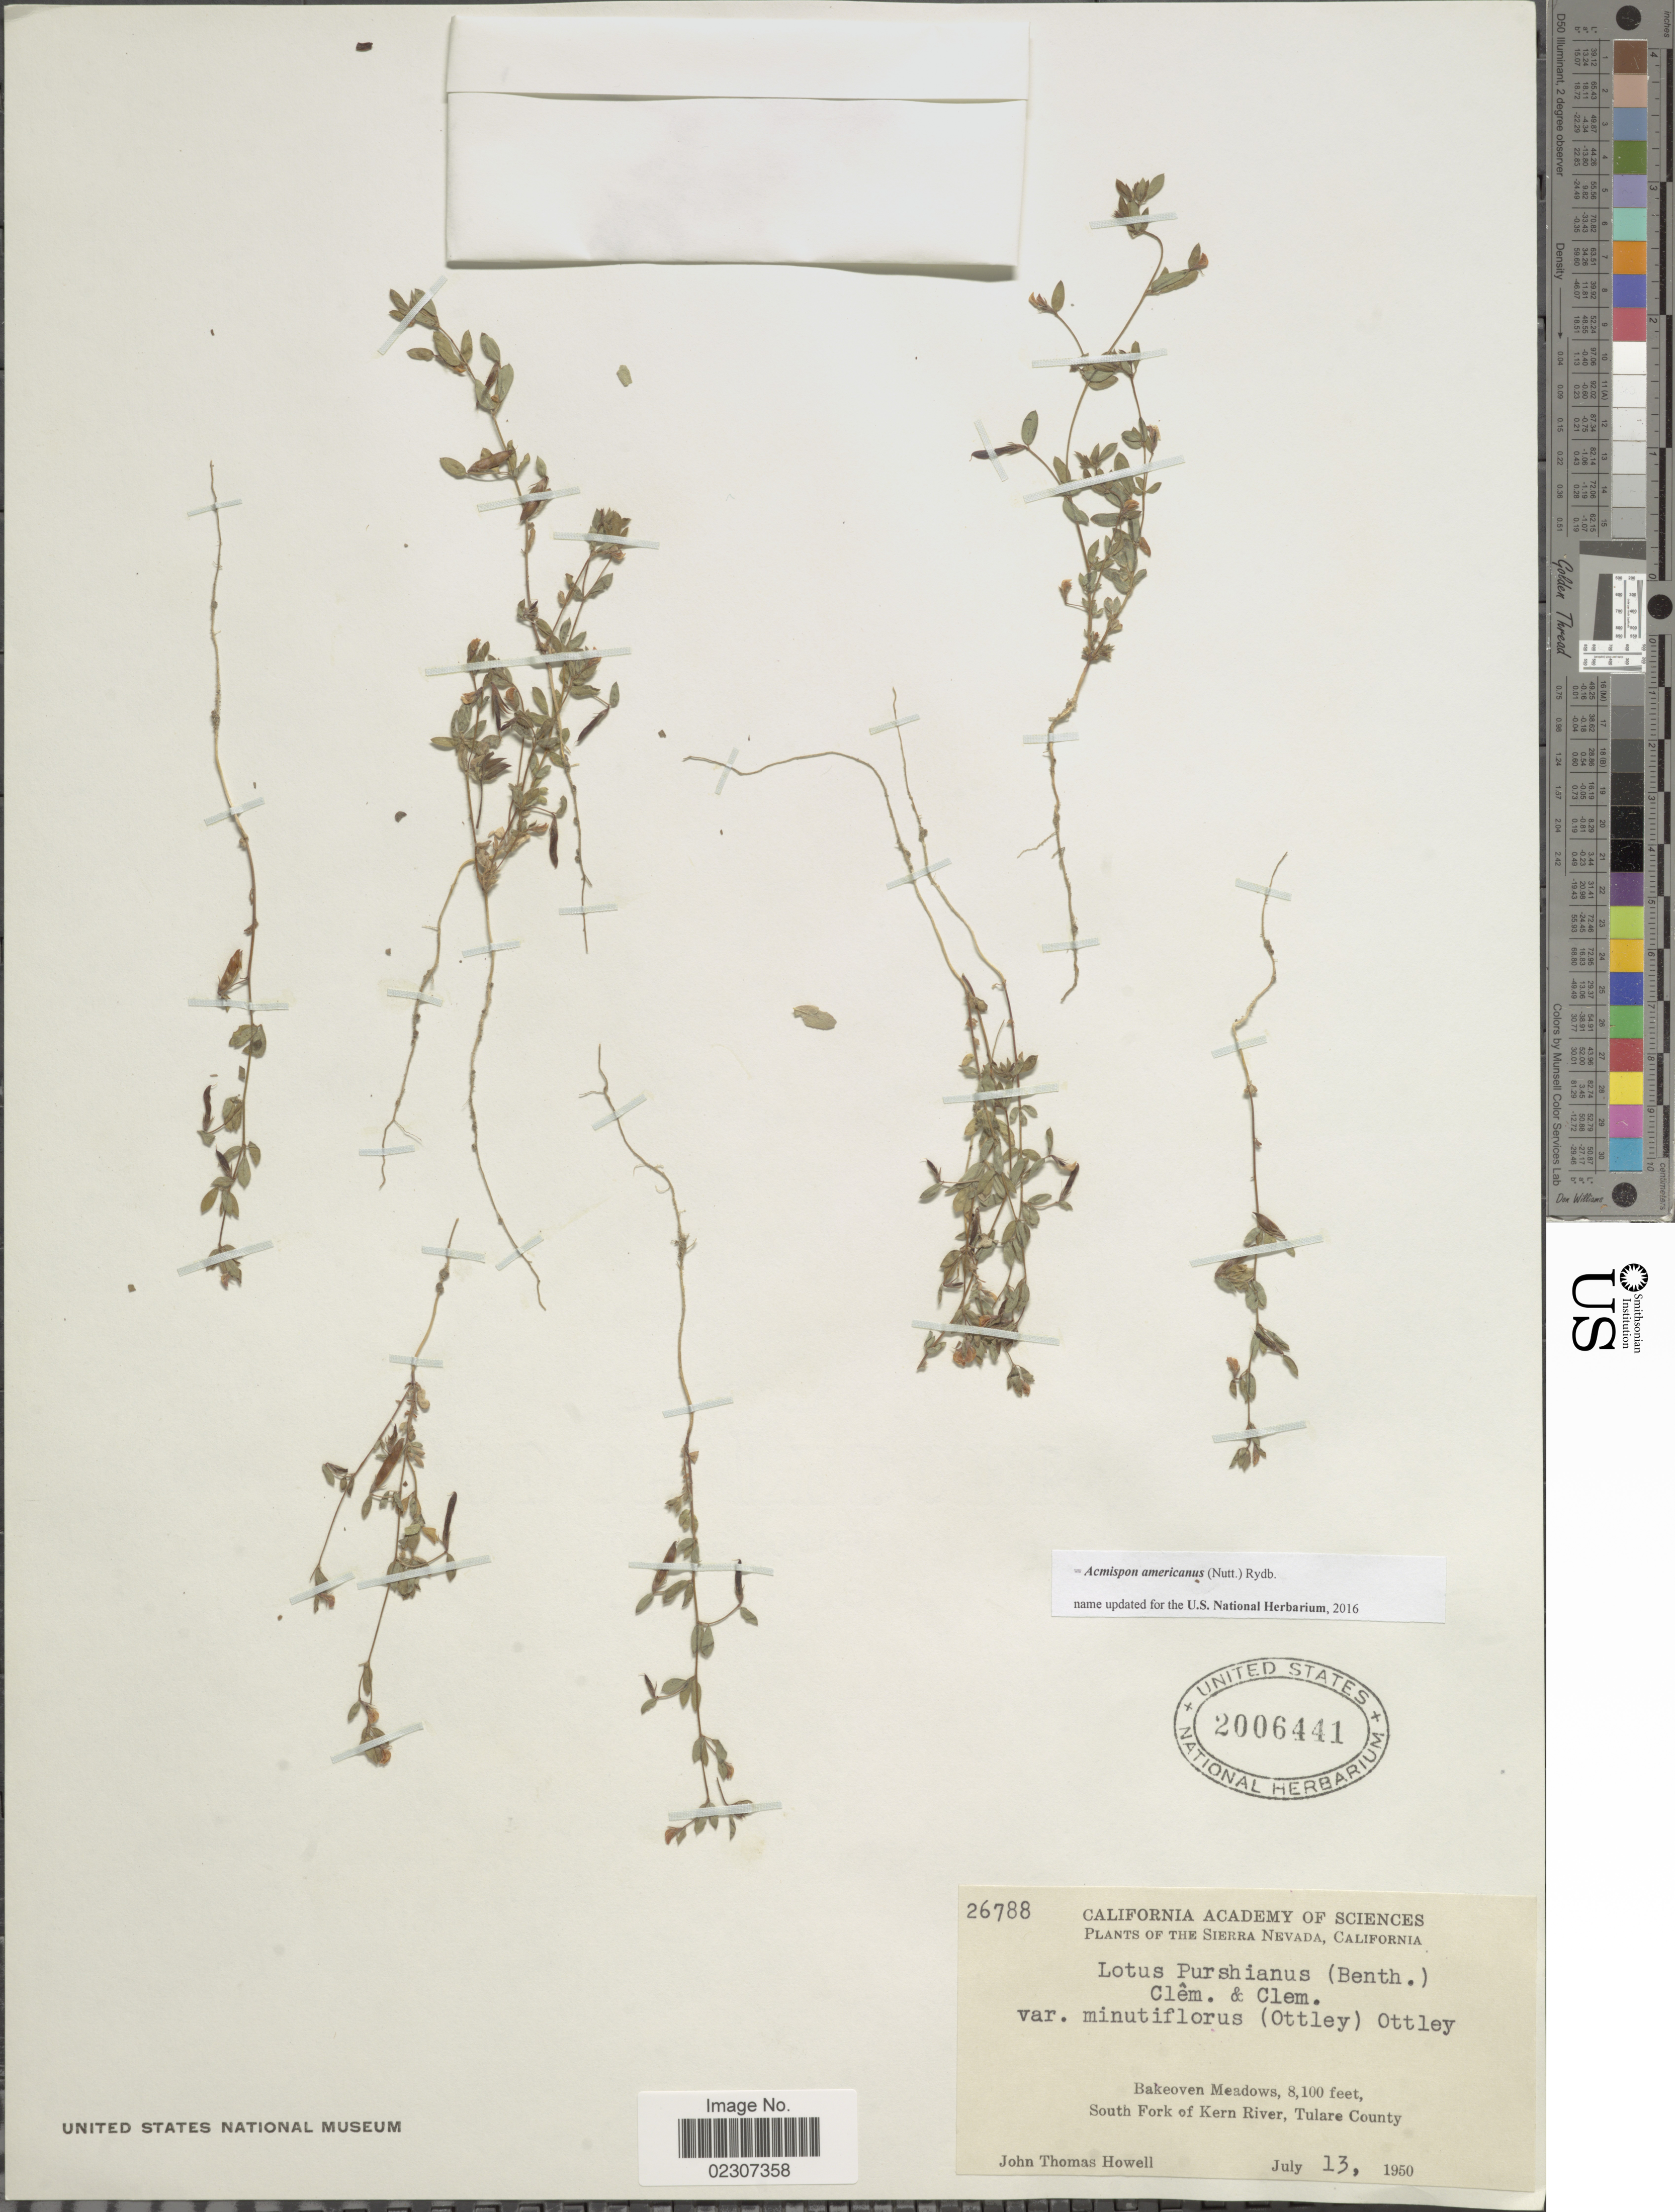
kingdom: Plantae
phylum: Tracheophyta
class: Magnoliopsida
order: Fabales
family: Fabaceae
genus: Acmispon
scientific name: Acmispon americanus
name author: (Nutt.) Rydb.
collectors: J. Howell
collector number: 26788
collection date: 1950-07-13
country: United States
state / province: California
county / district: Tulare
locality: Sierra Nevada, California. Bakeoven Meadows, South Fork of Kern River, Tulare County.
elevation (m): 2469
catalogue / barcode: US 2006441